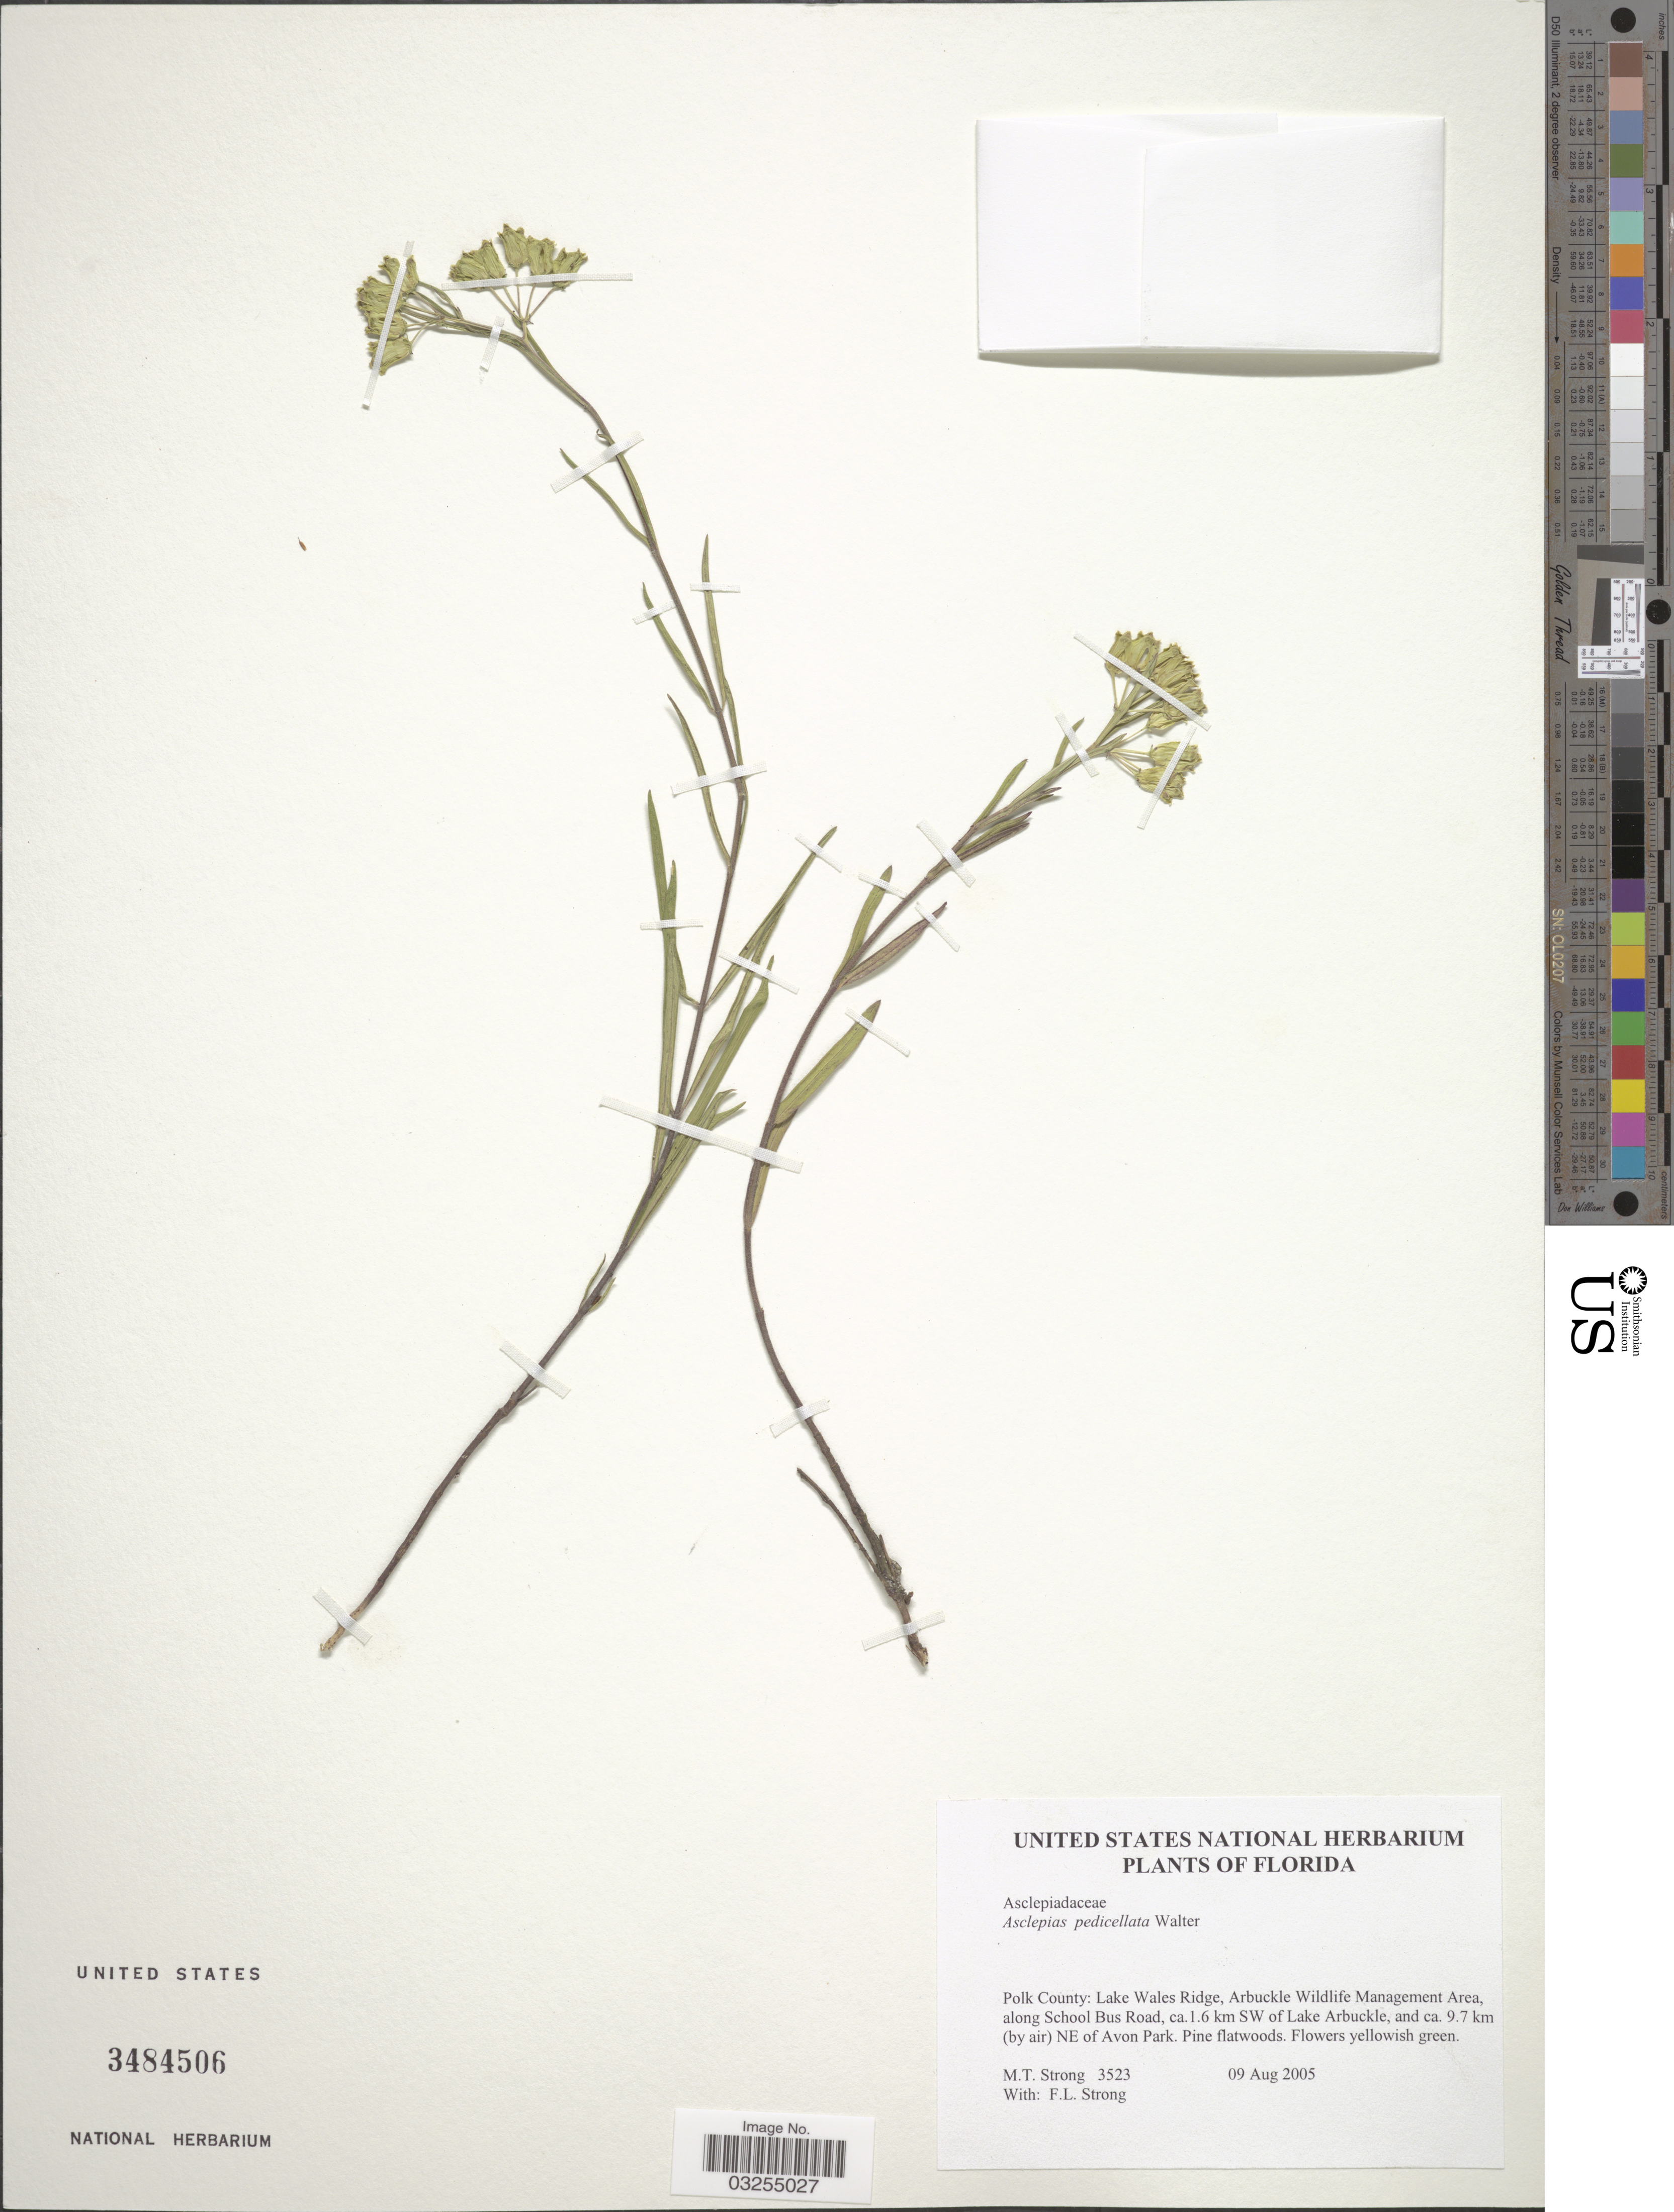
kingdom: Plantae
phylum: Tracheophyta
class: Magnoliopsida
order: Gentianales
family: Apocynaceae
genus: Asclepias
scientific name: Asclepias pedicellata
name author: Walter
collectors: M. T. Strong & F. L. Strong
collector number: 3523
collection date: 2005-08-09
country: United States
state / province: Florida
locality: Polk County: Lake Wales Ridge, Arbuckle Wildlife Management Area, along School Bus Road, ca. 1.6 km SW of Lake Arbuckle, and ca. 9.7 km (by air) NE of Avon Park.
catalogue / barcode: US 3484506